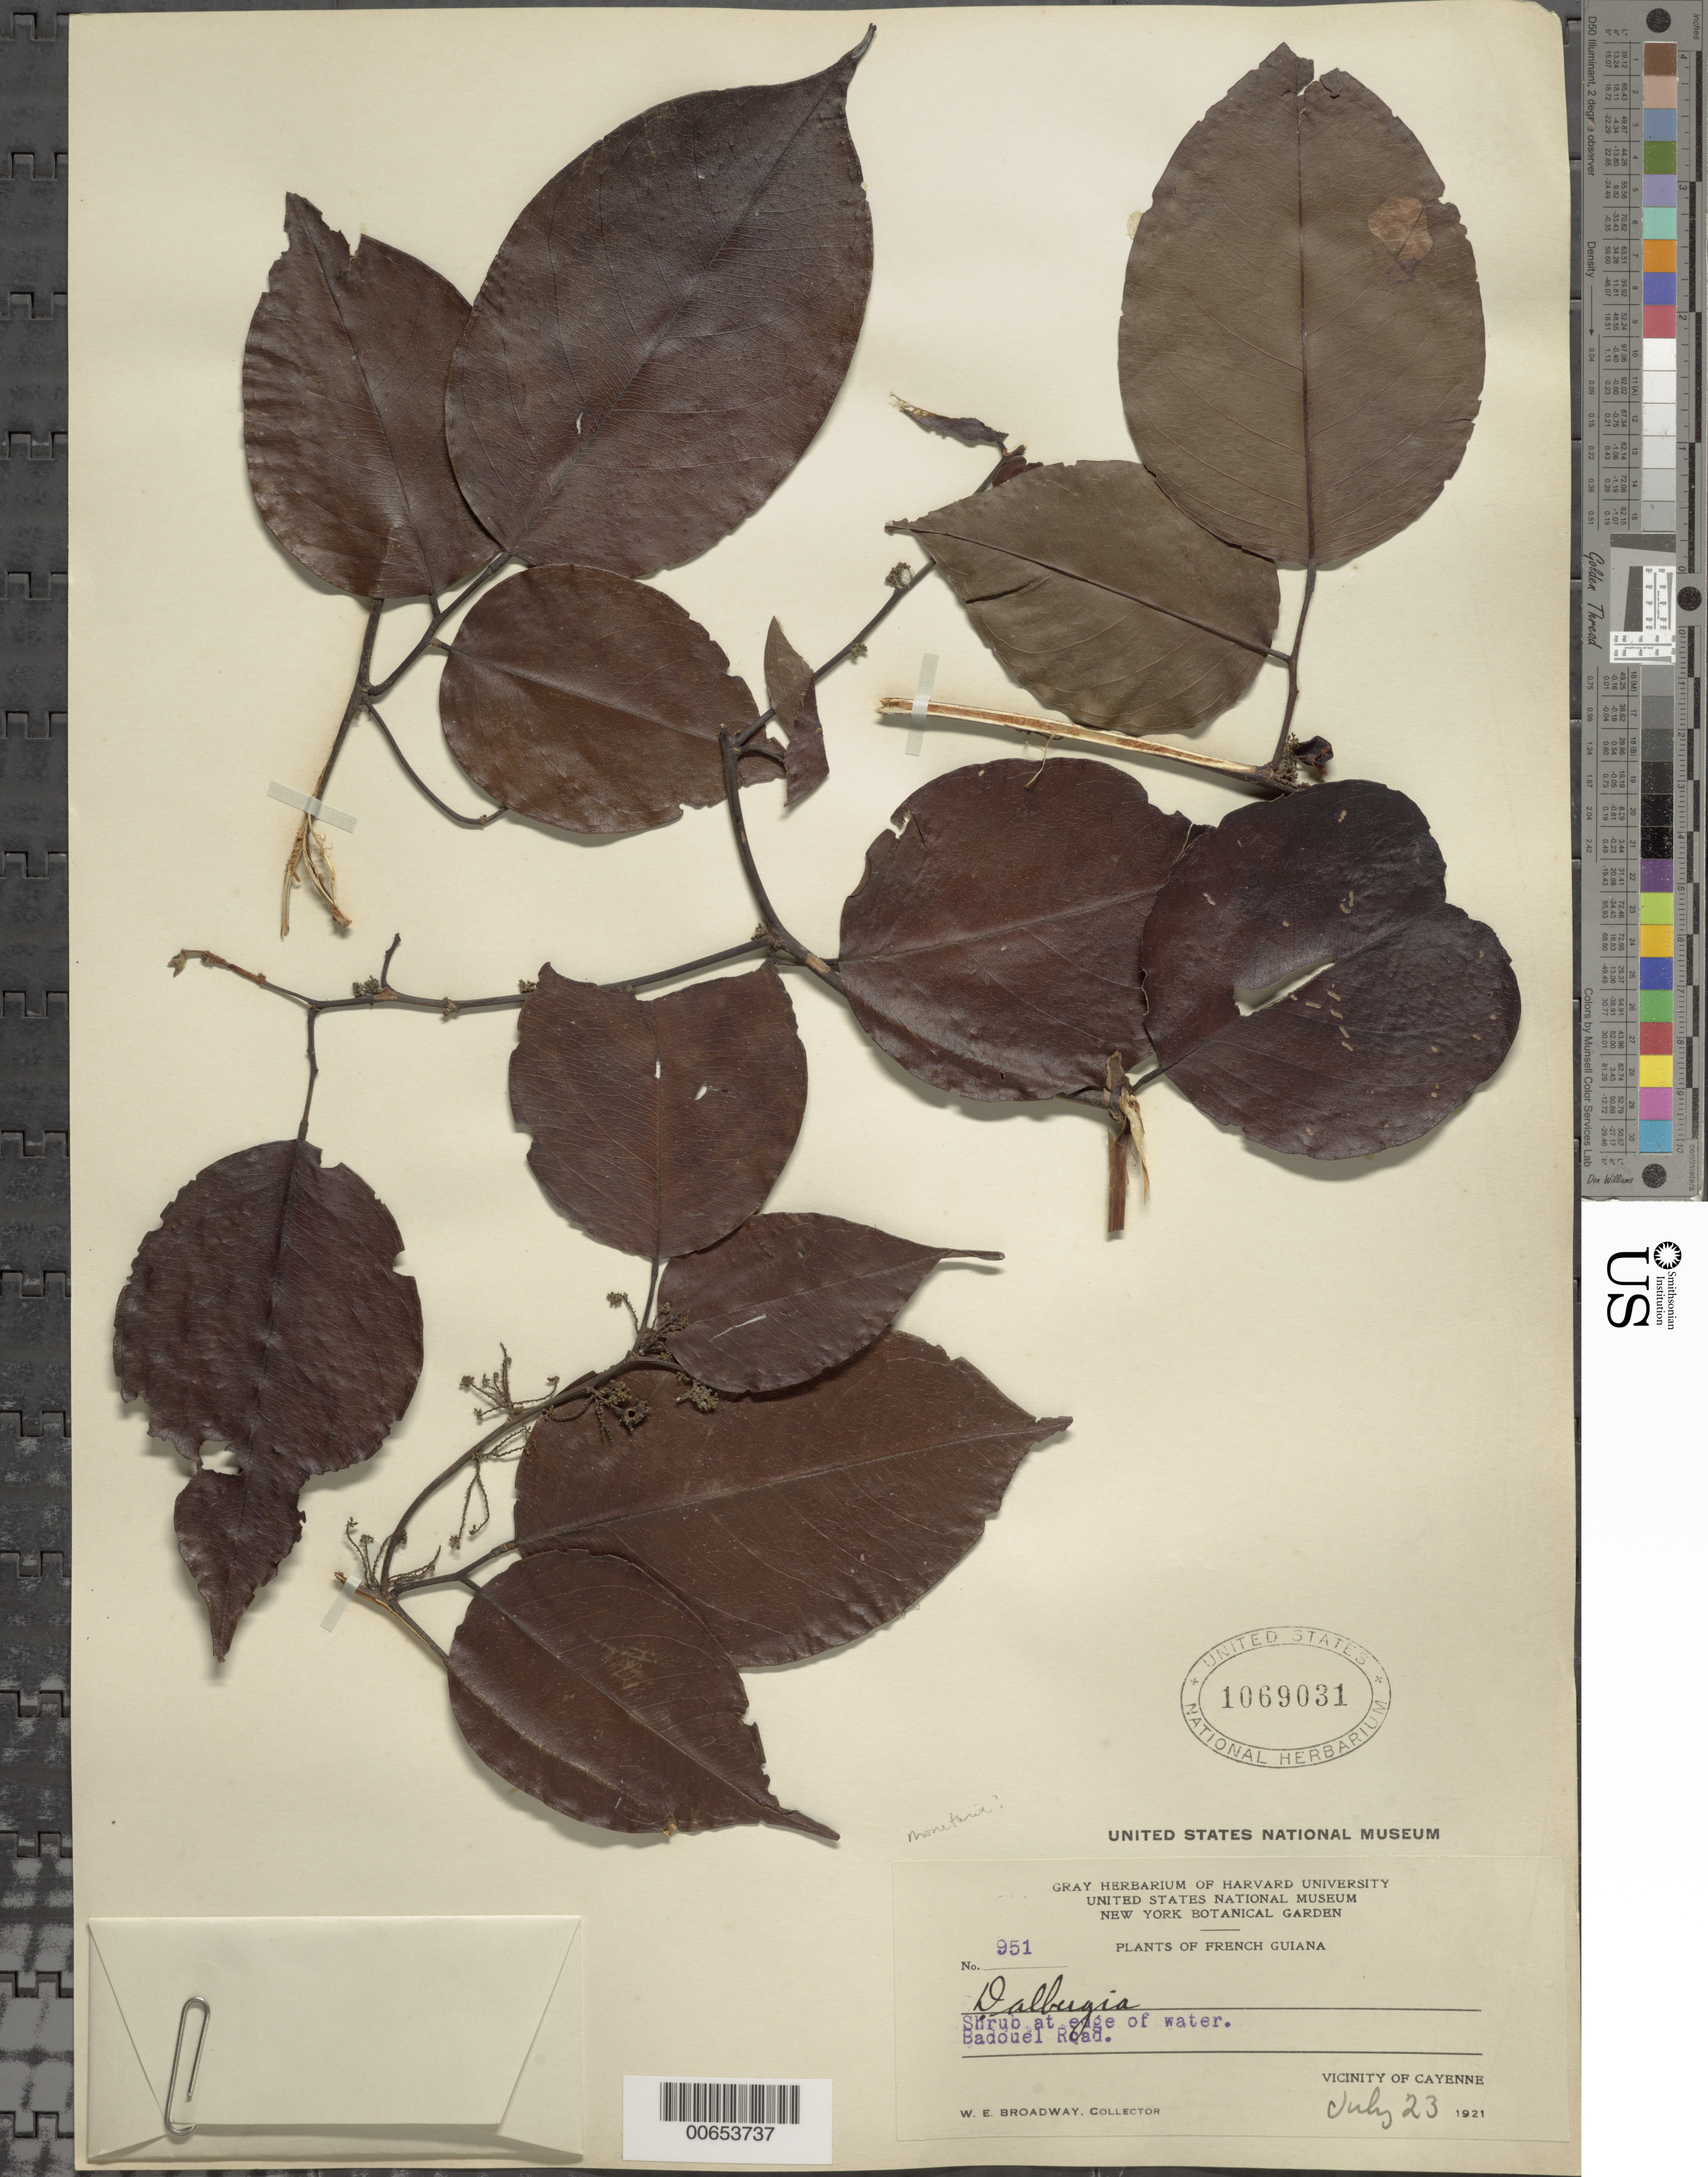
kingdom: Plantae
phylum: Tracheophyta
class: Magnoliopsida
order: Fabales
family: Fabaceae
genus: Dalbergia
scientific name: Dalbergia monetaria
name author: L. f.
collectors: W. E. Broadway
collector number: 951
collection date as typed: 23-Jul-21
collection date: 1921-07-23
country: French Guiana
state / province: Cayenne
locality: Cayenne, Badoeul Road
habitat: Edge of water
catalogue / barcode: US 1069031